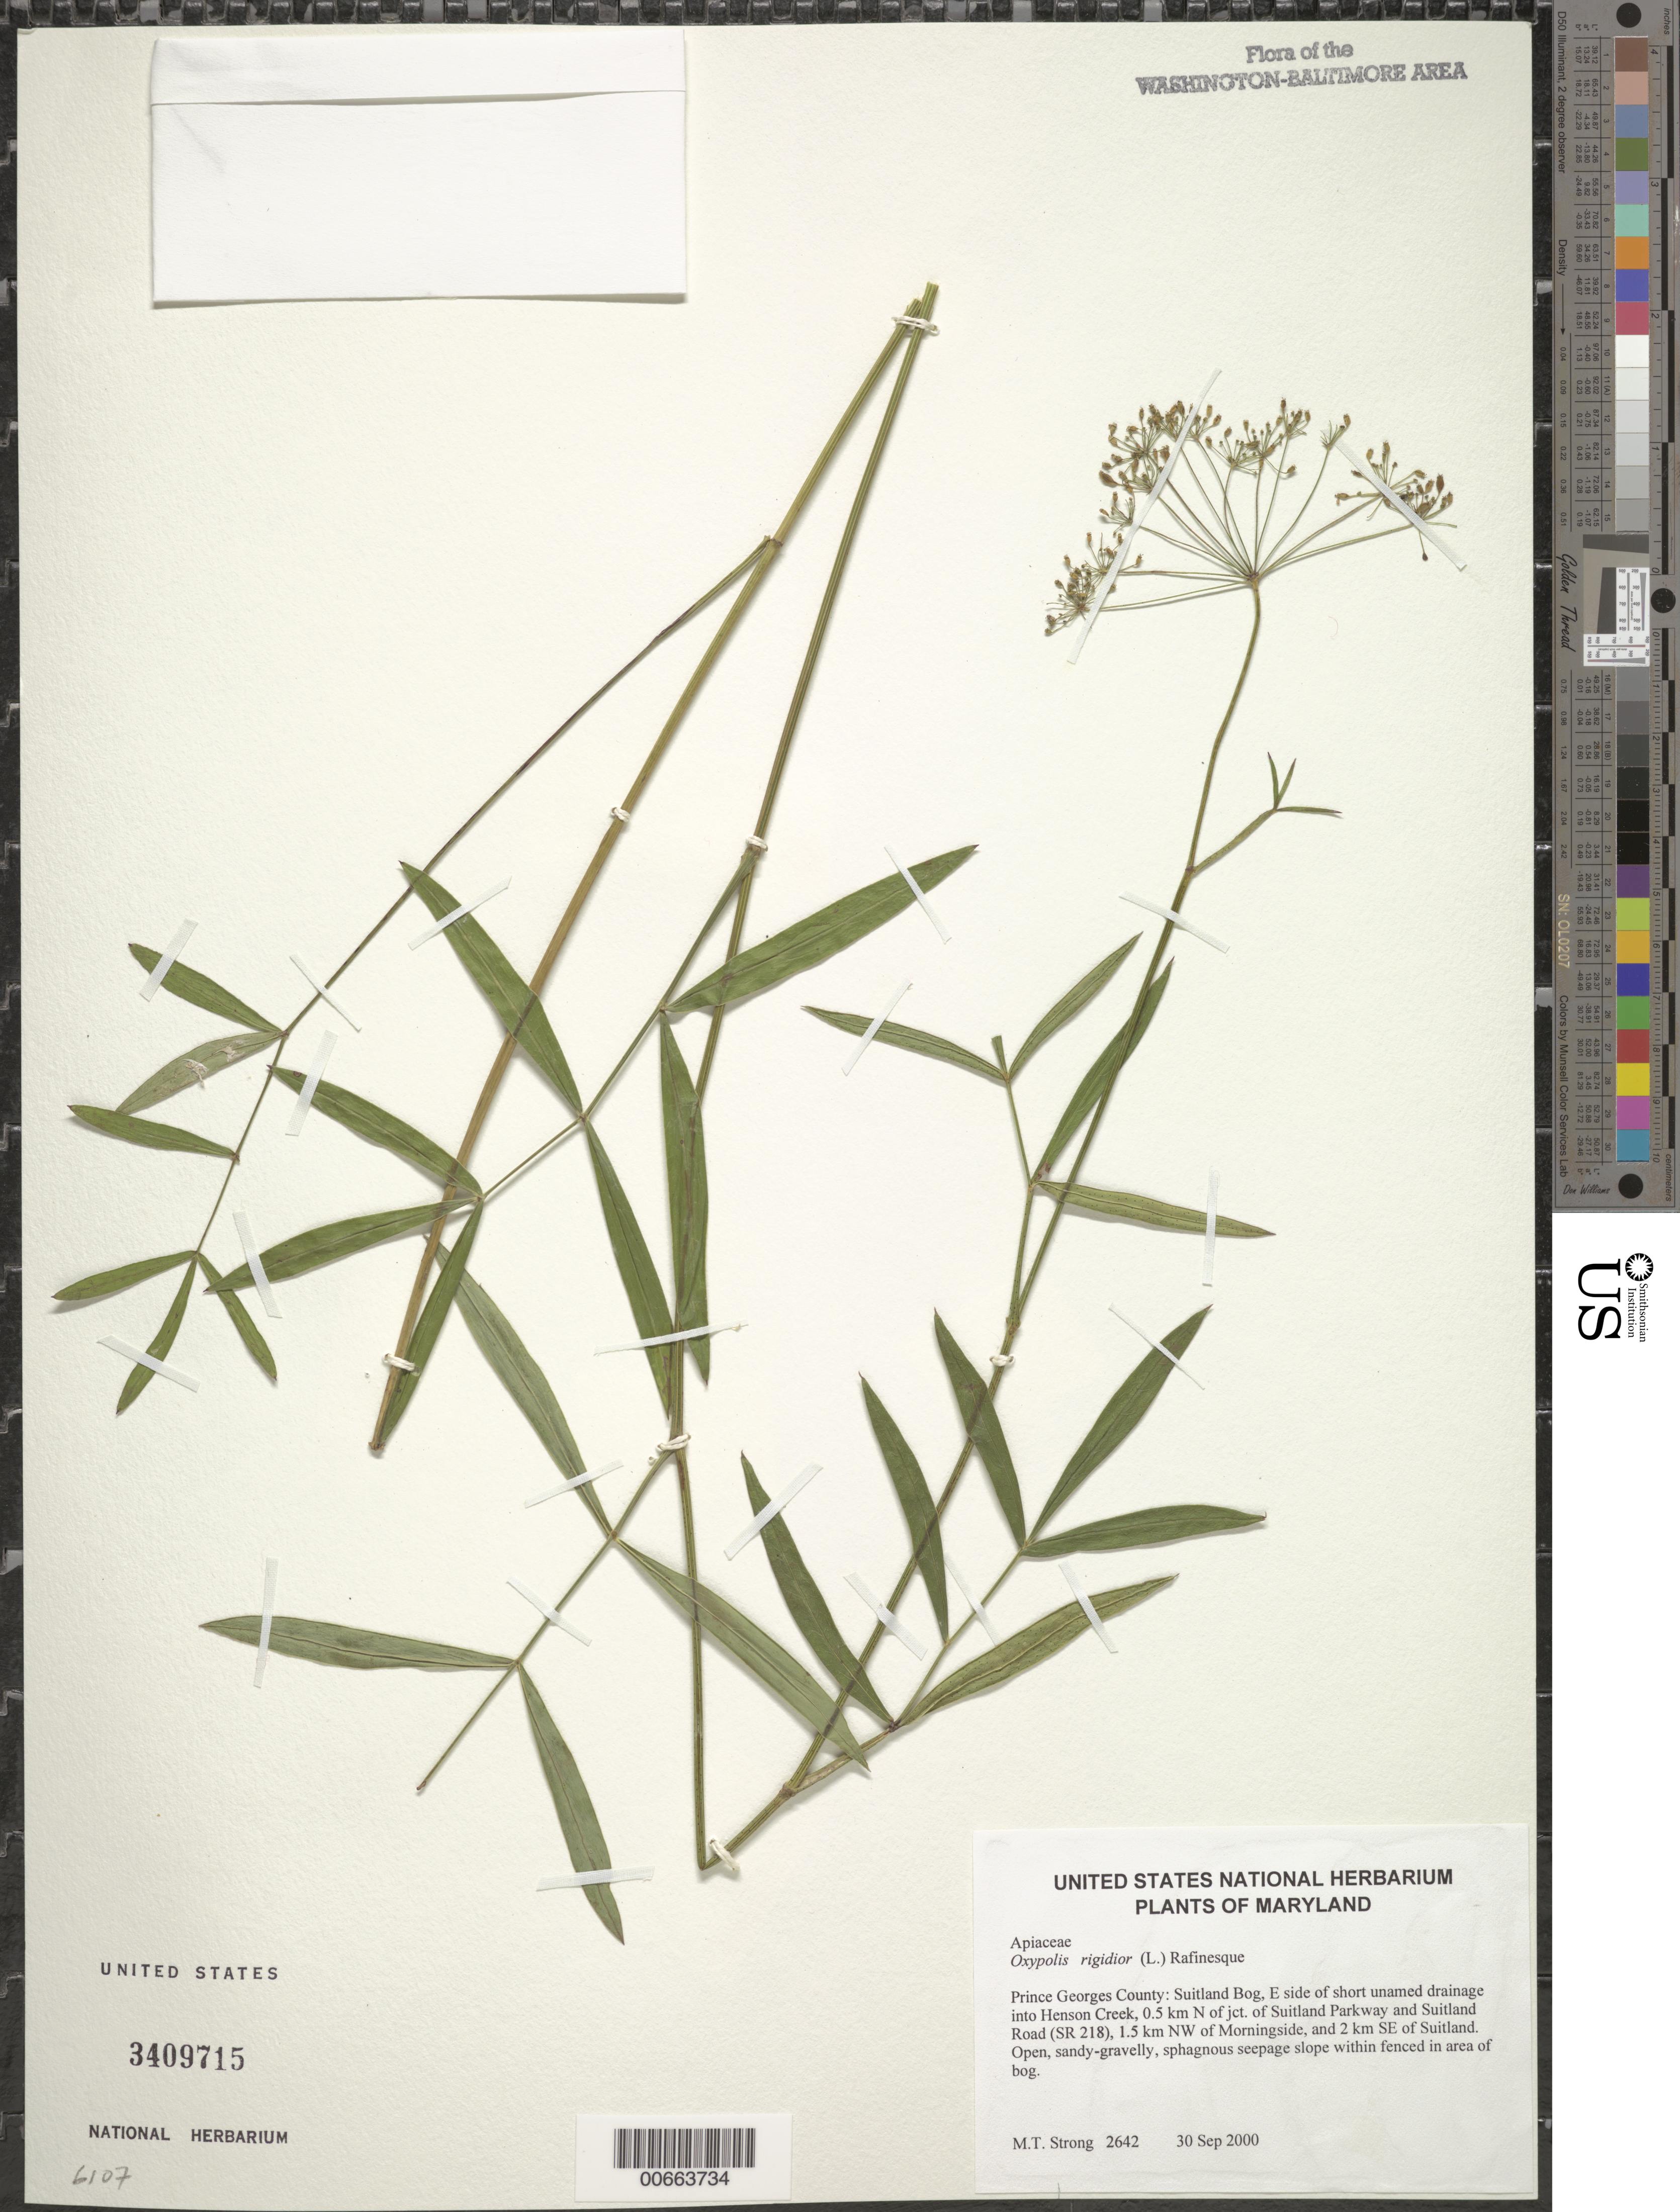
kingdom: Plantae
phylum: Tracheophyta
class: Magnoliopsida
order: Apiales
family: Apiaceae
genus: Oxypolis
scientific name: Oxypolis rigidior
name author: (L.) Raf.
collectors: M. T. Strong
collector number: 2642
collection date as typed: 30 Sep 2000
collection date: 2000-09-30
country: United States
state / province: Maryland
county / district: Prince George's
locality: Suitland Bog, E side of short unamed drainage into Henson Creek, 0.5 km N of jct. of Suitland Parkway and Suitland Road (SR 218), 1.5 km NW of Morningside, and 2 km SE of Suitland.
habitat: Open, gravelly, sphagnous seepage slope within fenced in area of bog.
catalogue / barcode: US 3409715